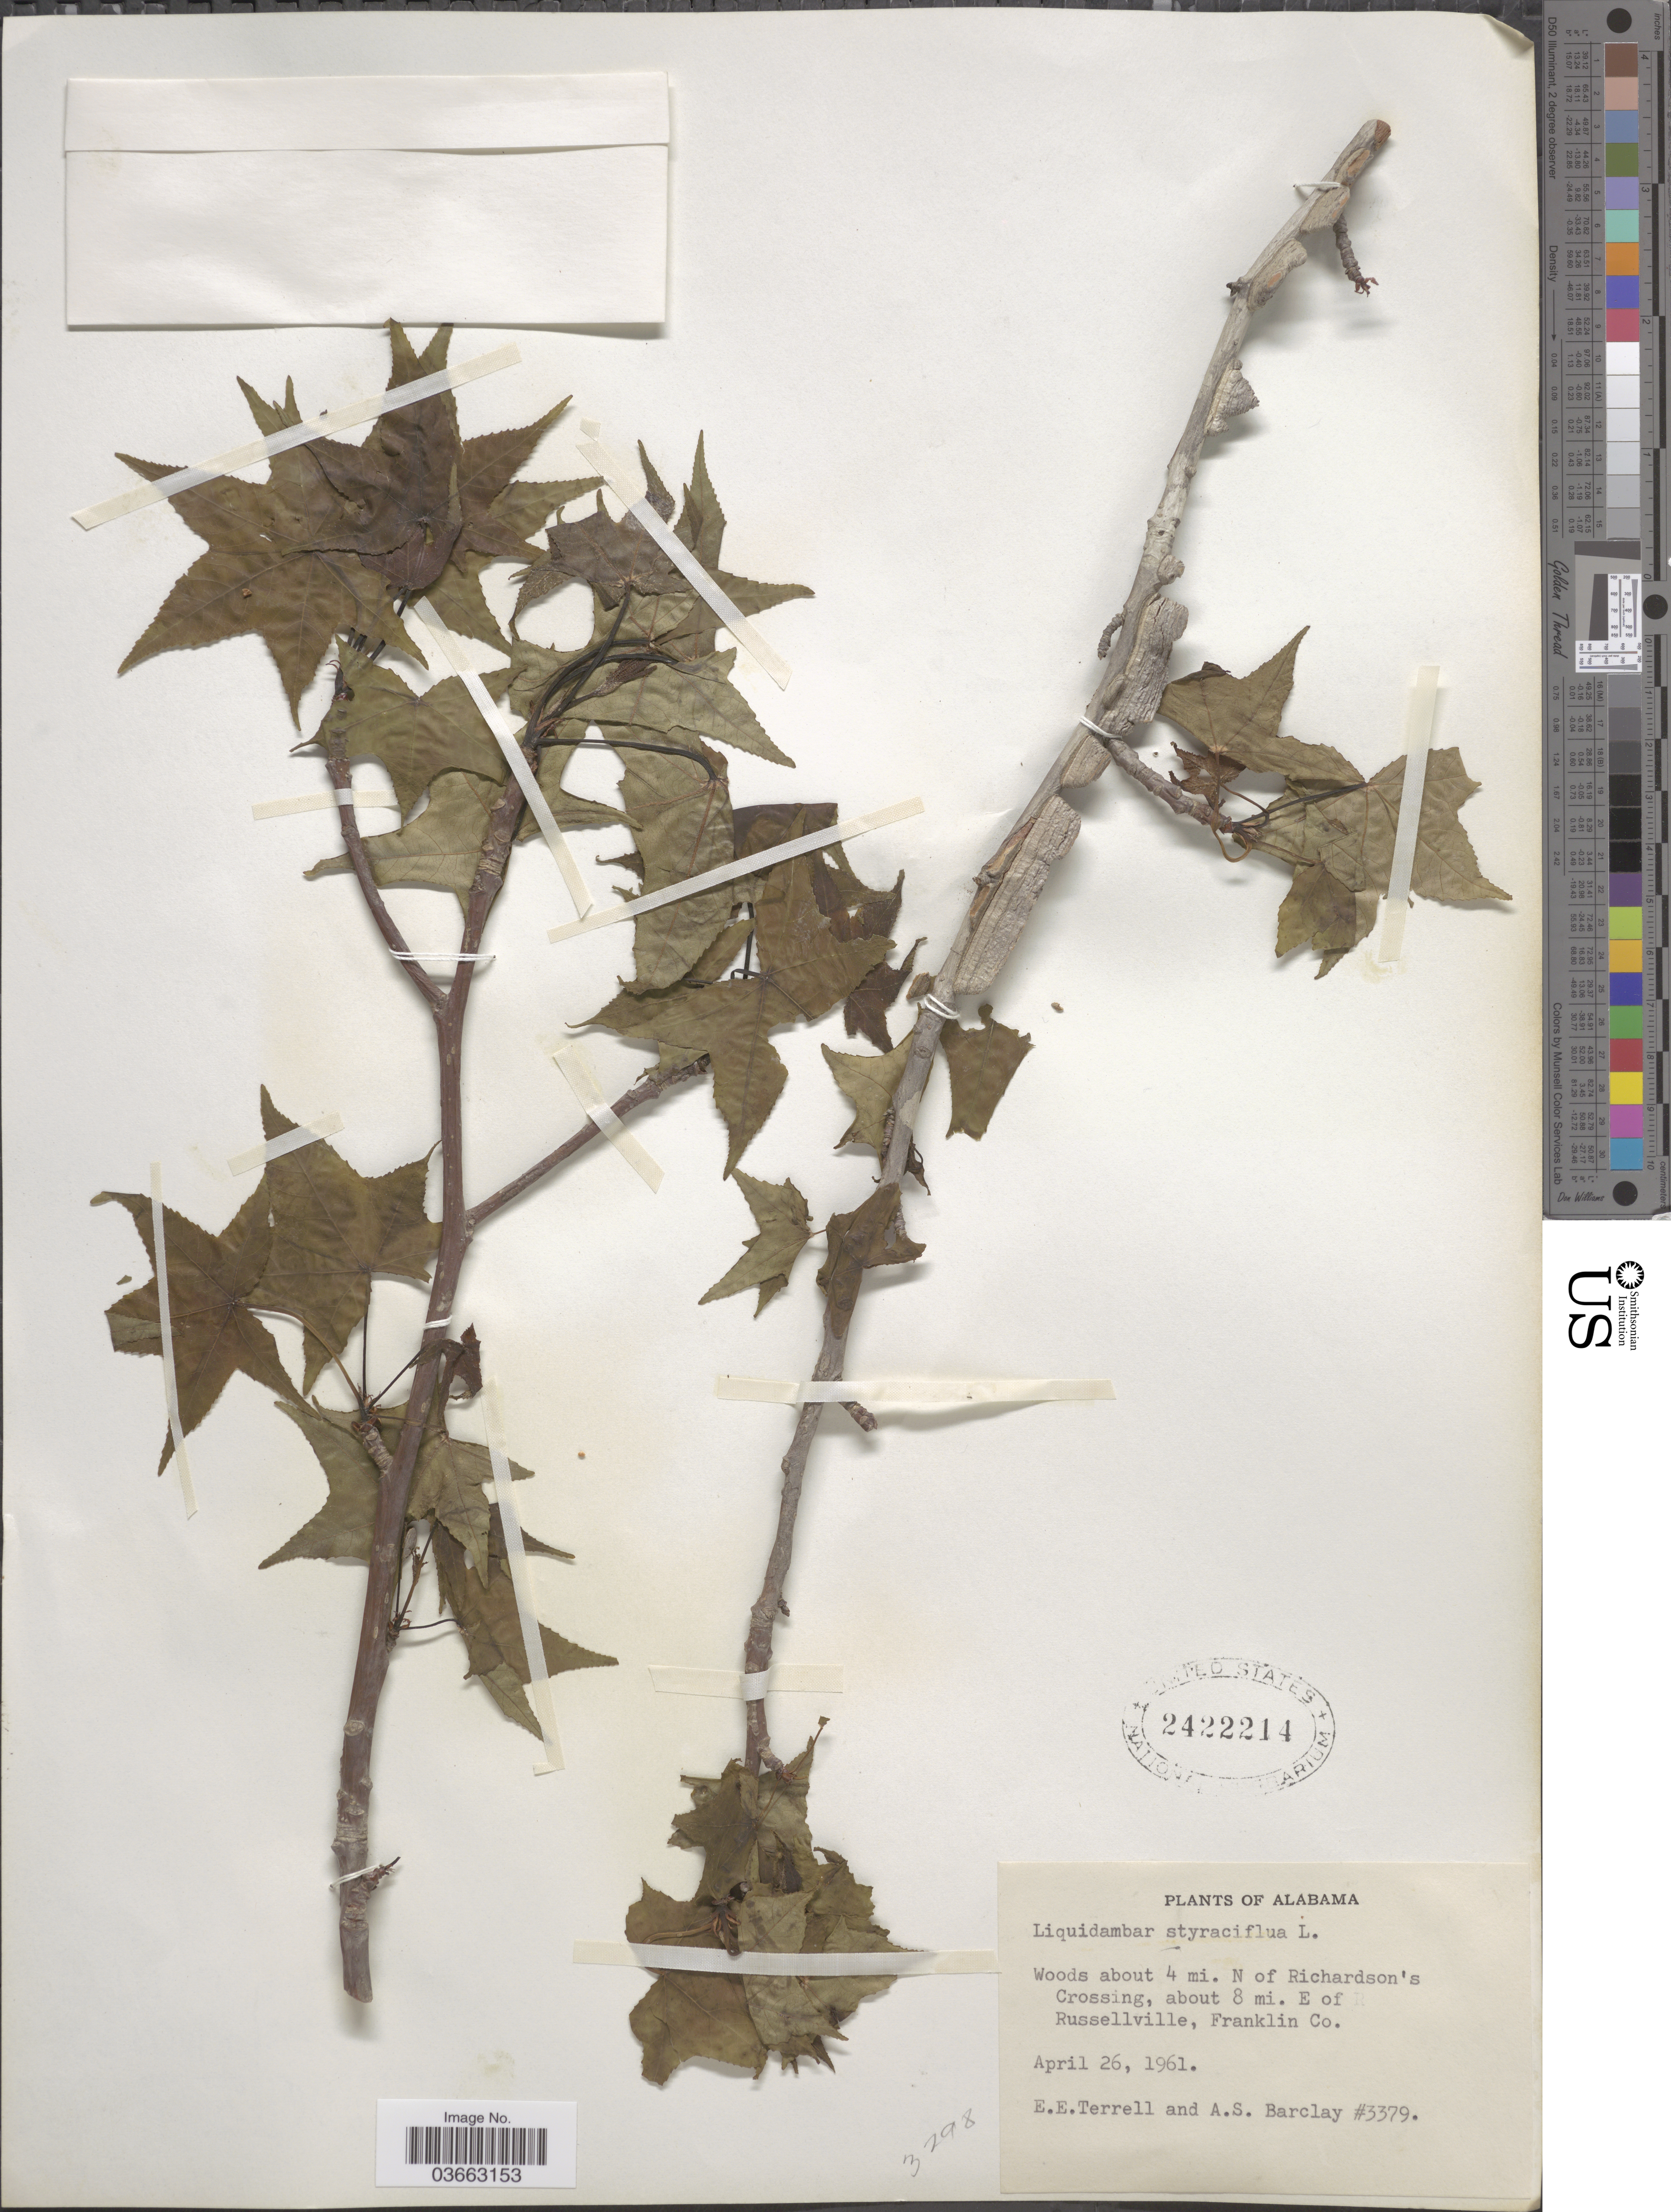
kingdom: Plantae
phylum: Tracheophyta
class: Magnoliopsida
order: Saxifragales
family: Altingiaceae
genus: Liquidambar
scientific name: Liquidambar styraciflua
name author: L.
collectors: E. E. Terrell & A. S. Barclay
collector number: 3379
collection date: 1961-04-26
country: United States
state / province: Alabama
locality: Woods about 4 mi. N of Richardson's Crossing, about 8 mi. E of Russellville, Franklin Co.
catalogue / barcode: US 2422214